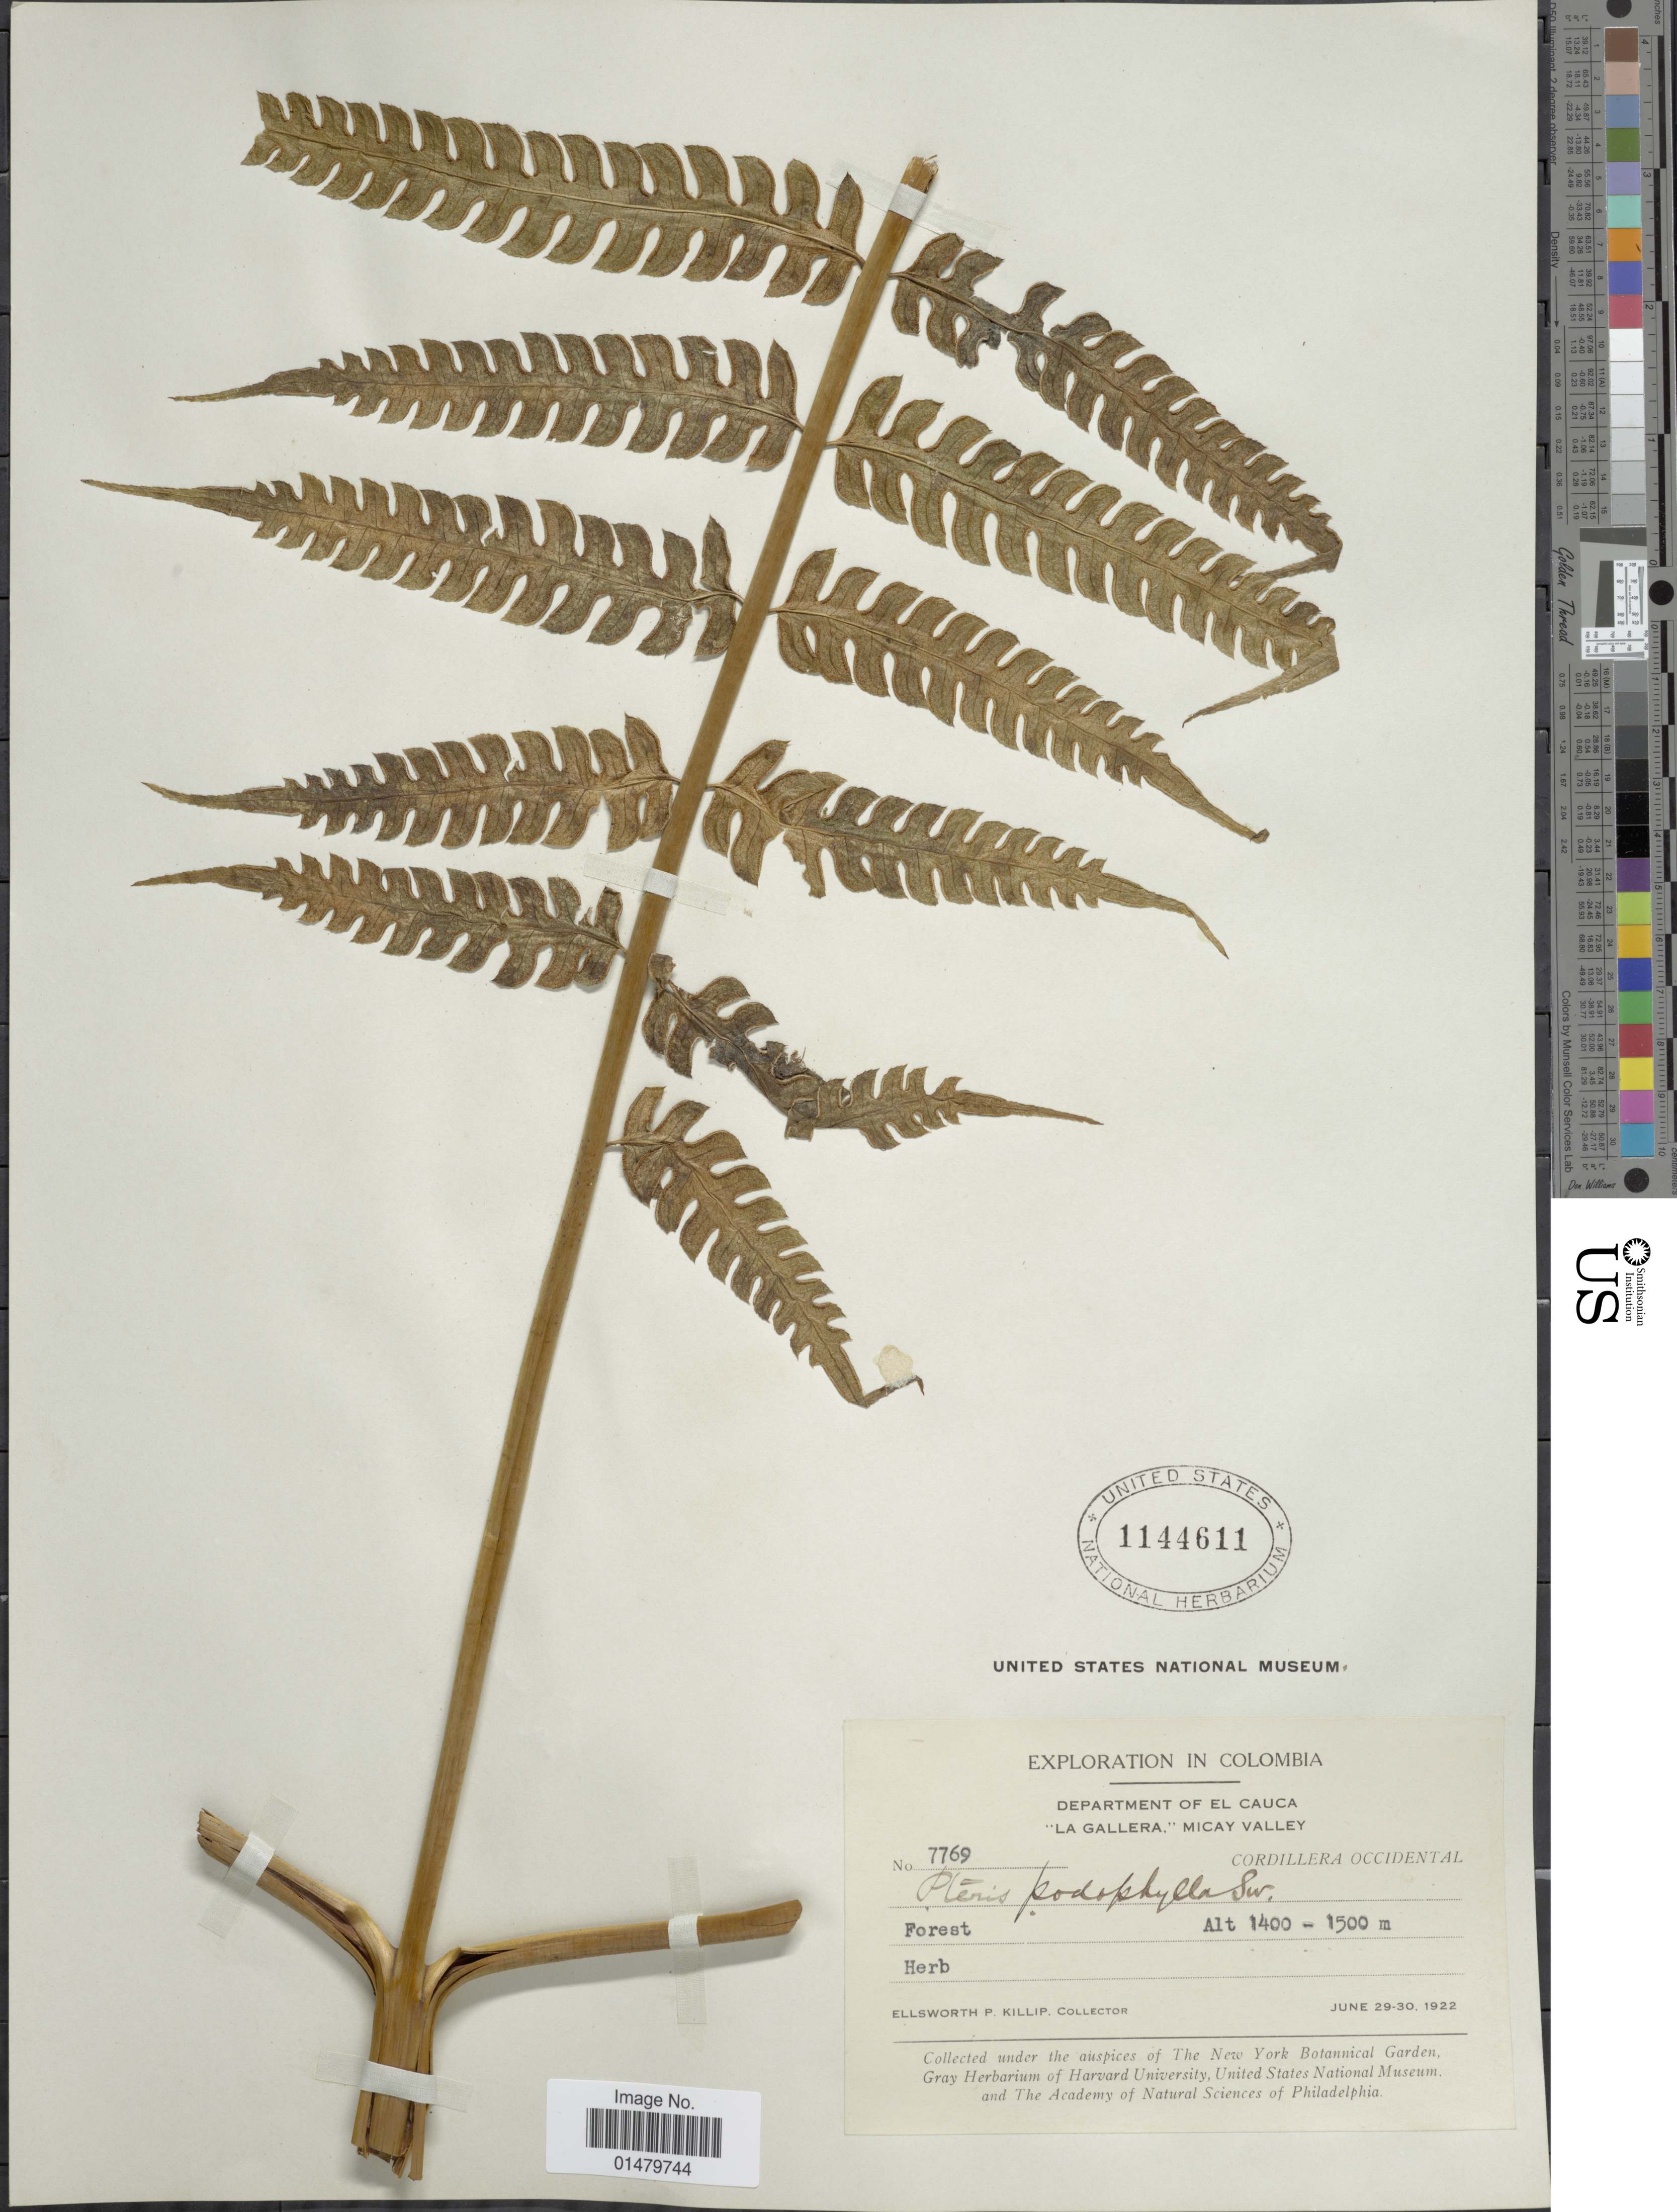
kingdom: Plantae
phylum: Tracheophyta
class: Polypodiopsida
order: Polypodiales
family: Pteridaceae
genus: Pteris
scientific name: Pteris podophylla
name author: Sw.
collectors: E. P. Killip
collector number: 7769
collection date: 1922-06-29/1922-06-30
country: Colombia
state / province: Cauca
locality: Departmet of El Cauca. 'La Gallera,' Micay Valley. Cordillera Occidental.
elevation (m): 1400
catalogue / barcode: US 1144611